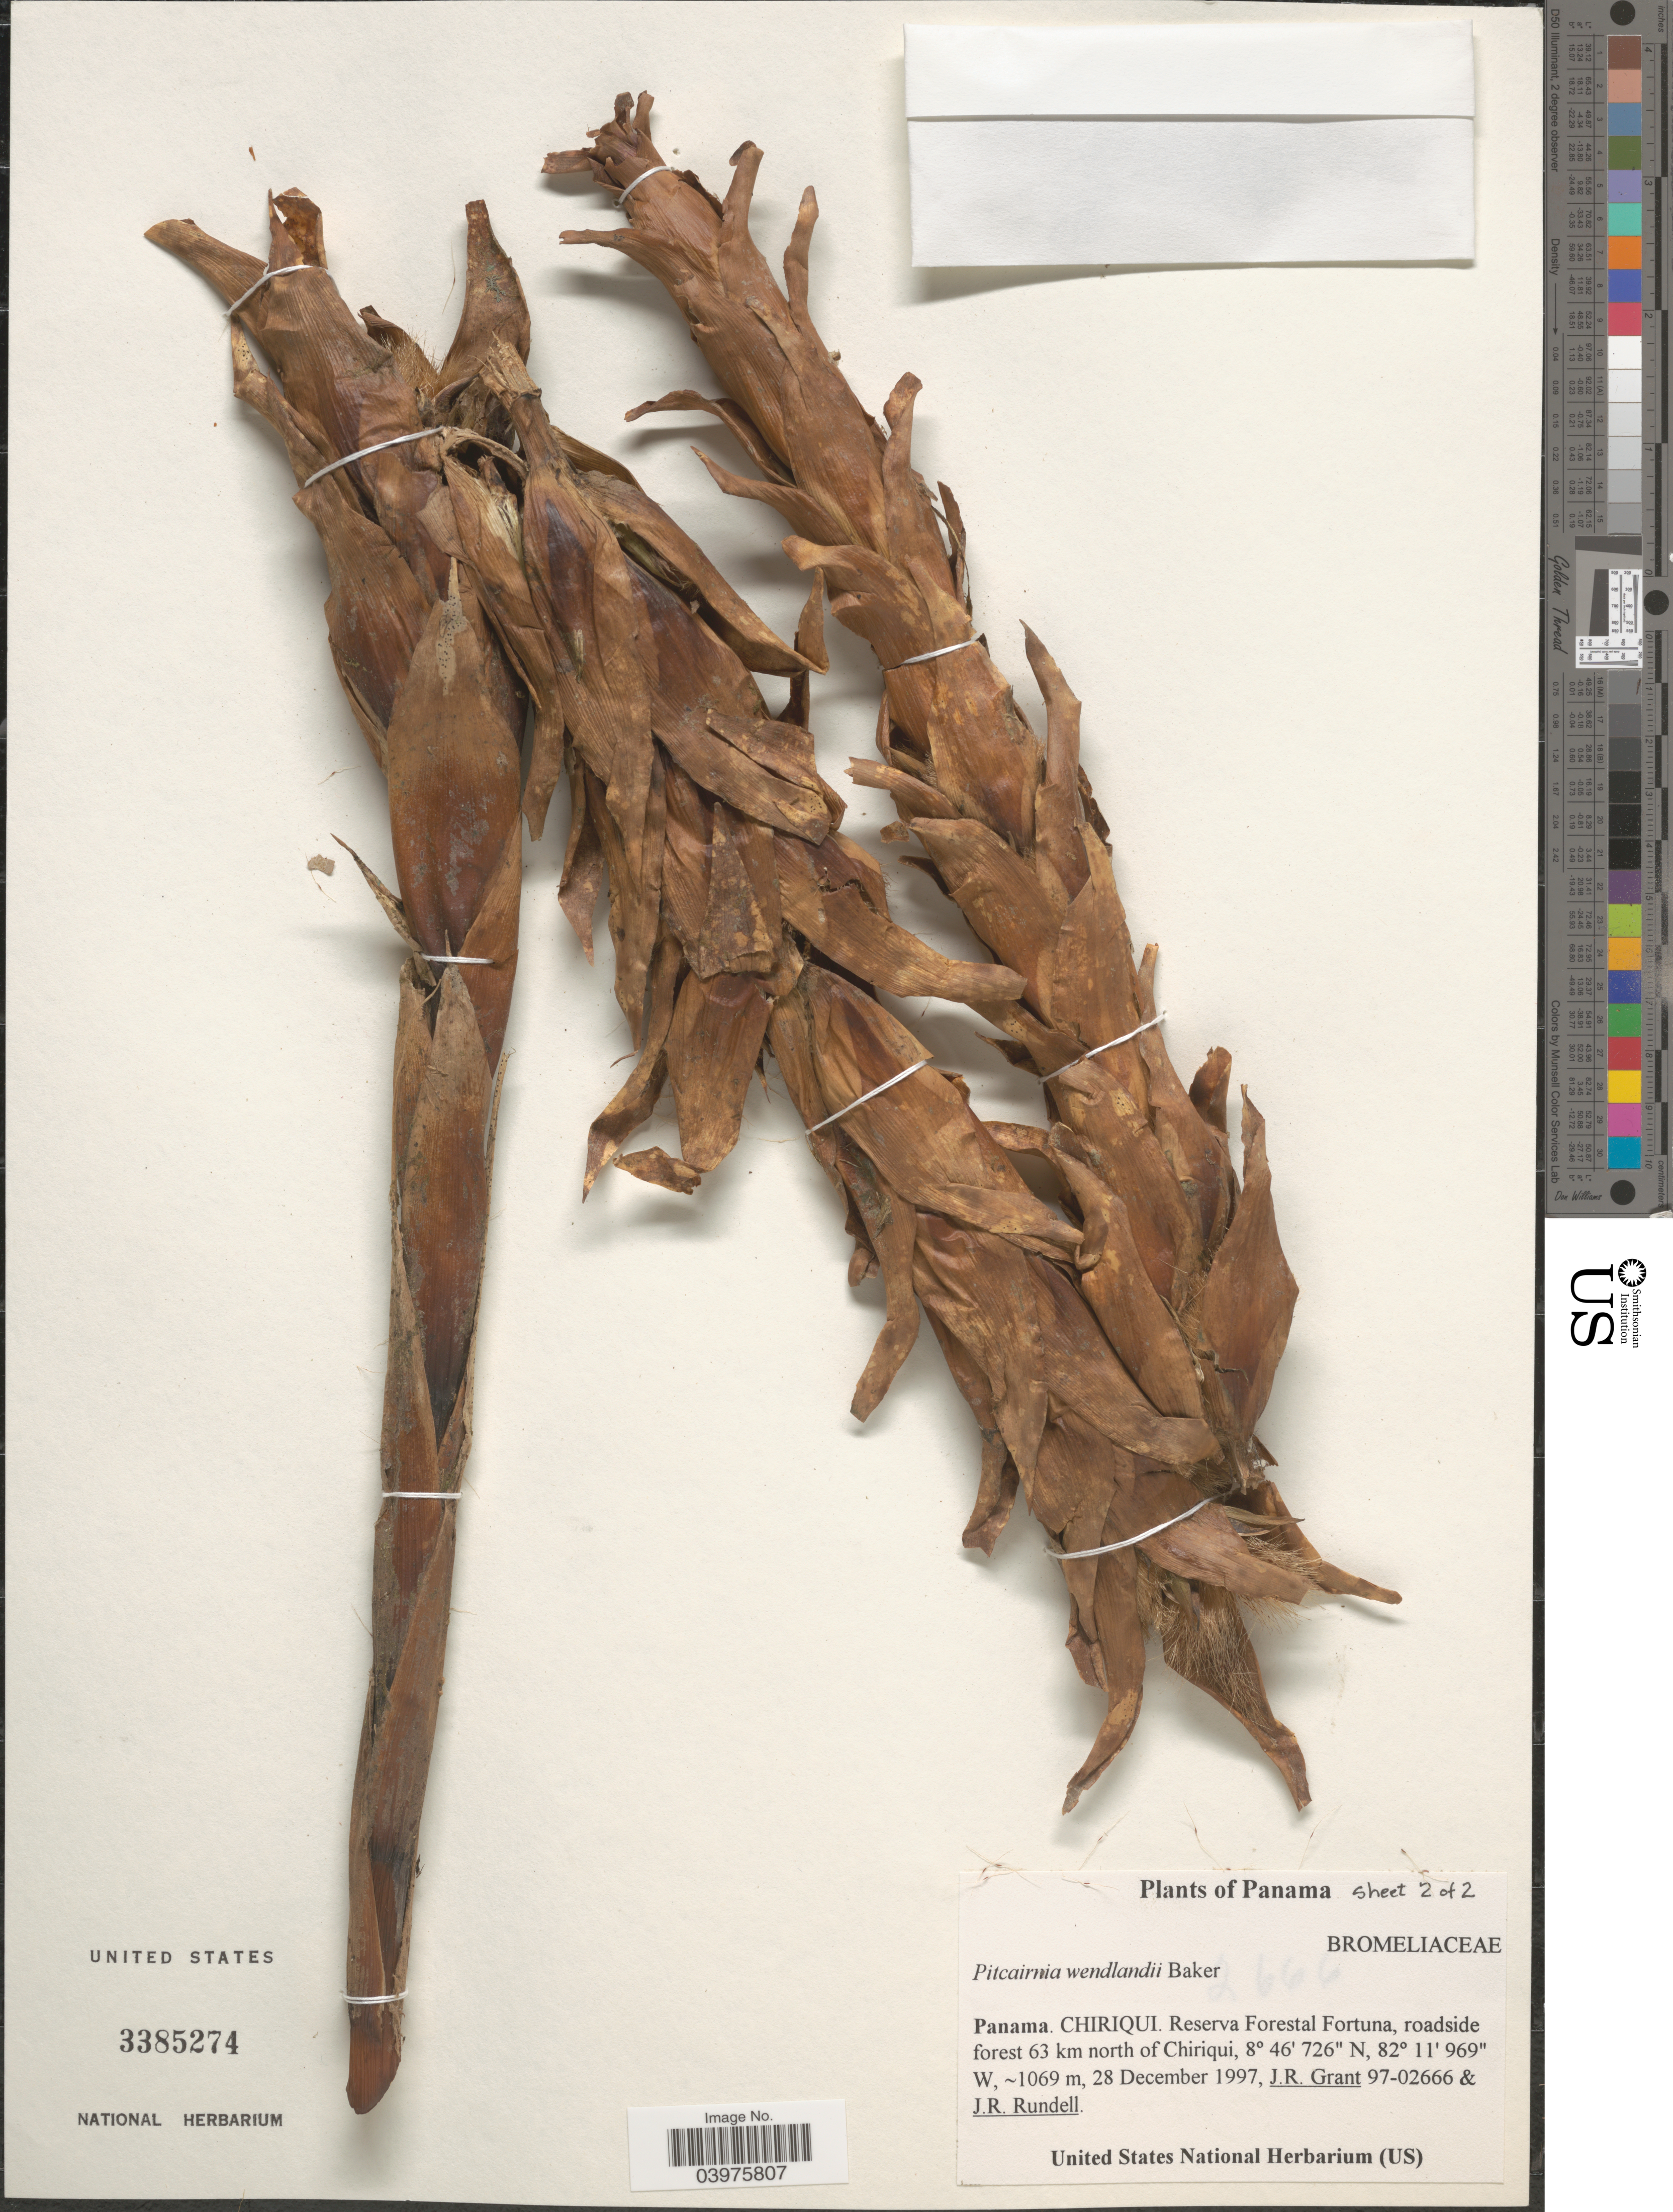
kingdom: Plantae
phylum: Tracheophyta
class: Liliopsida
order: Poales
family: Bromeliaceae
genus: Pitcairnia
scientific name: Pitcairnia wendlandii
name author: Baker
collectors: J. Grant & J. R. Rundell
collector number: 97-02666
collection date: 1997-12-28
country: Panama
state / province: Chiriqui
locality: Reserva Forestal Fortuna, roadside forest 63 km north of Chiriqui.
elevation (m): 1069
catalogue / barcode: US 3385274